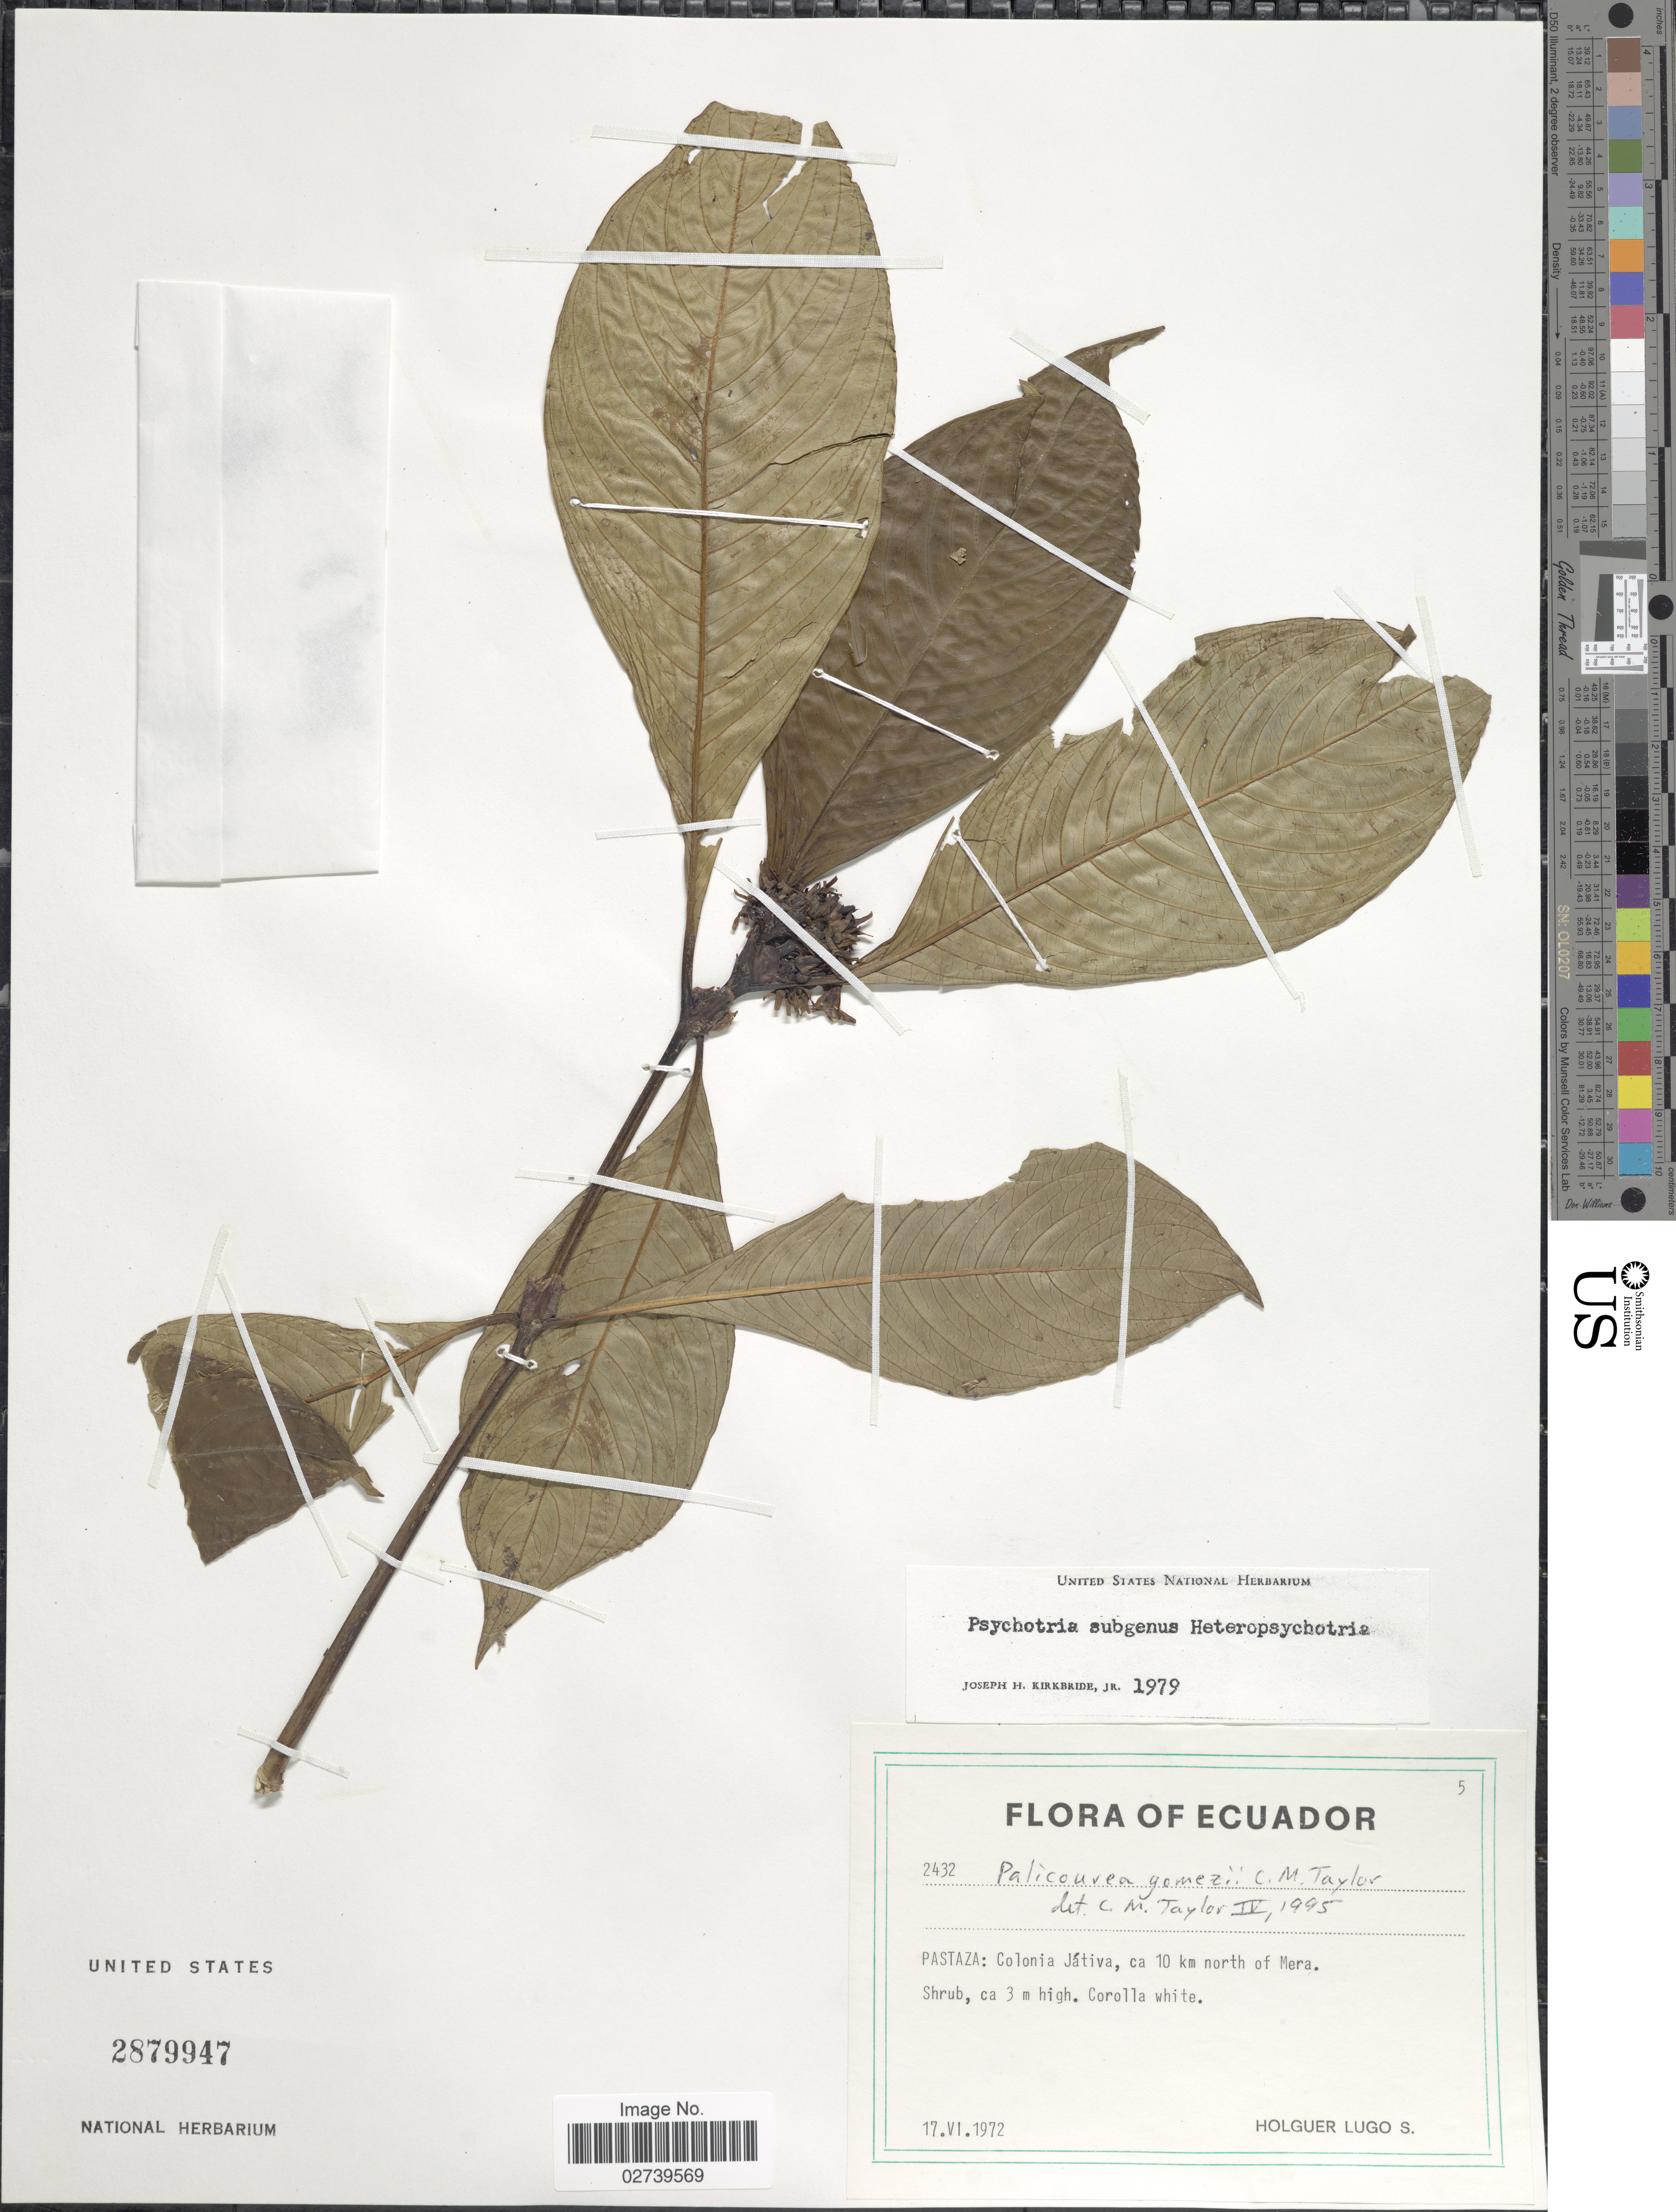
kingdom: Plantae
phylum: Tracheophyta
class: Magnoliopsida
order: Gentianales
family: Rubiaceae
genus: Palicourea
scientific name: Palicourea gomezii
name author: C.M. Taylor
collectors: H. Lugo S.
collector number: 2432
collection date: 1972-06-17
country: Ecuador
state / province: Pastaza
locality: Colonia Jativa, ca 10 km north of Mera.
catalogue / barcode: US 2879947